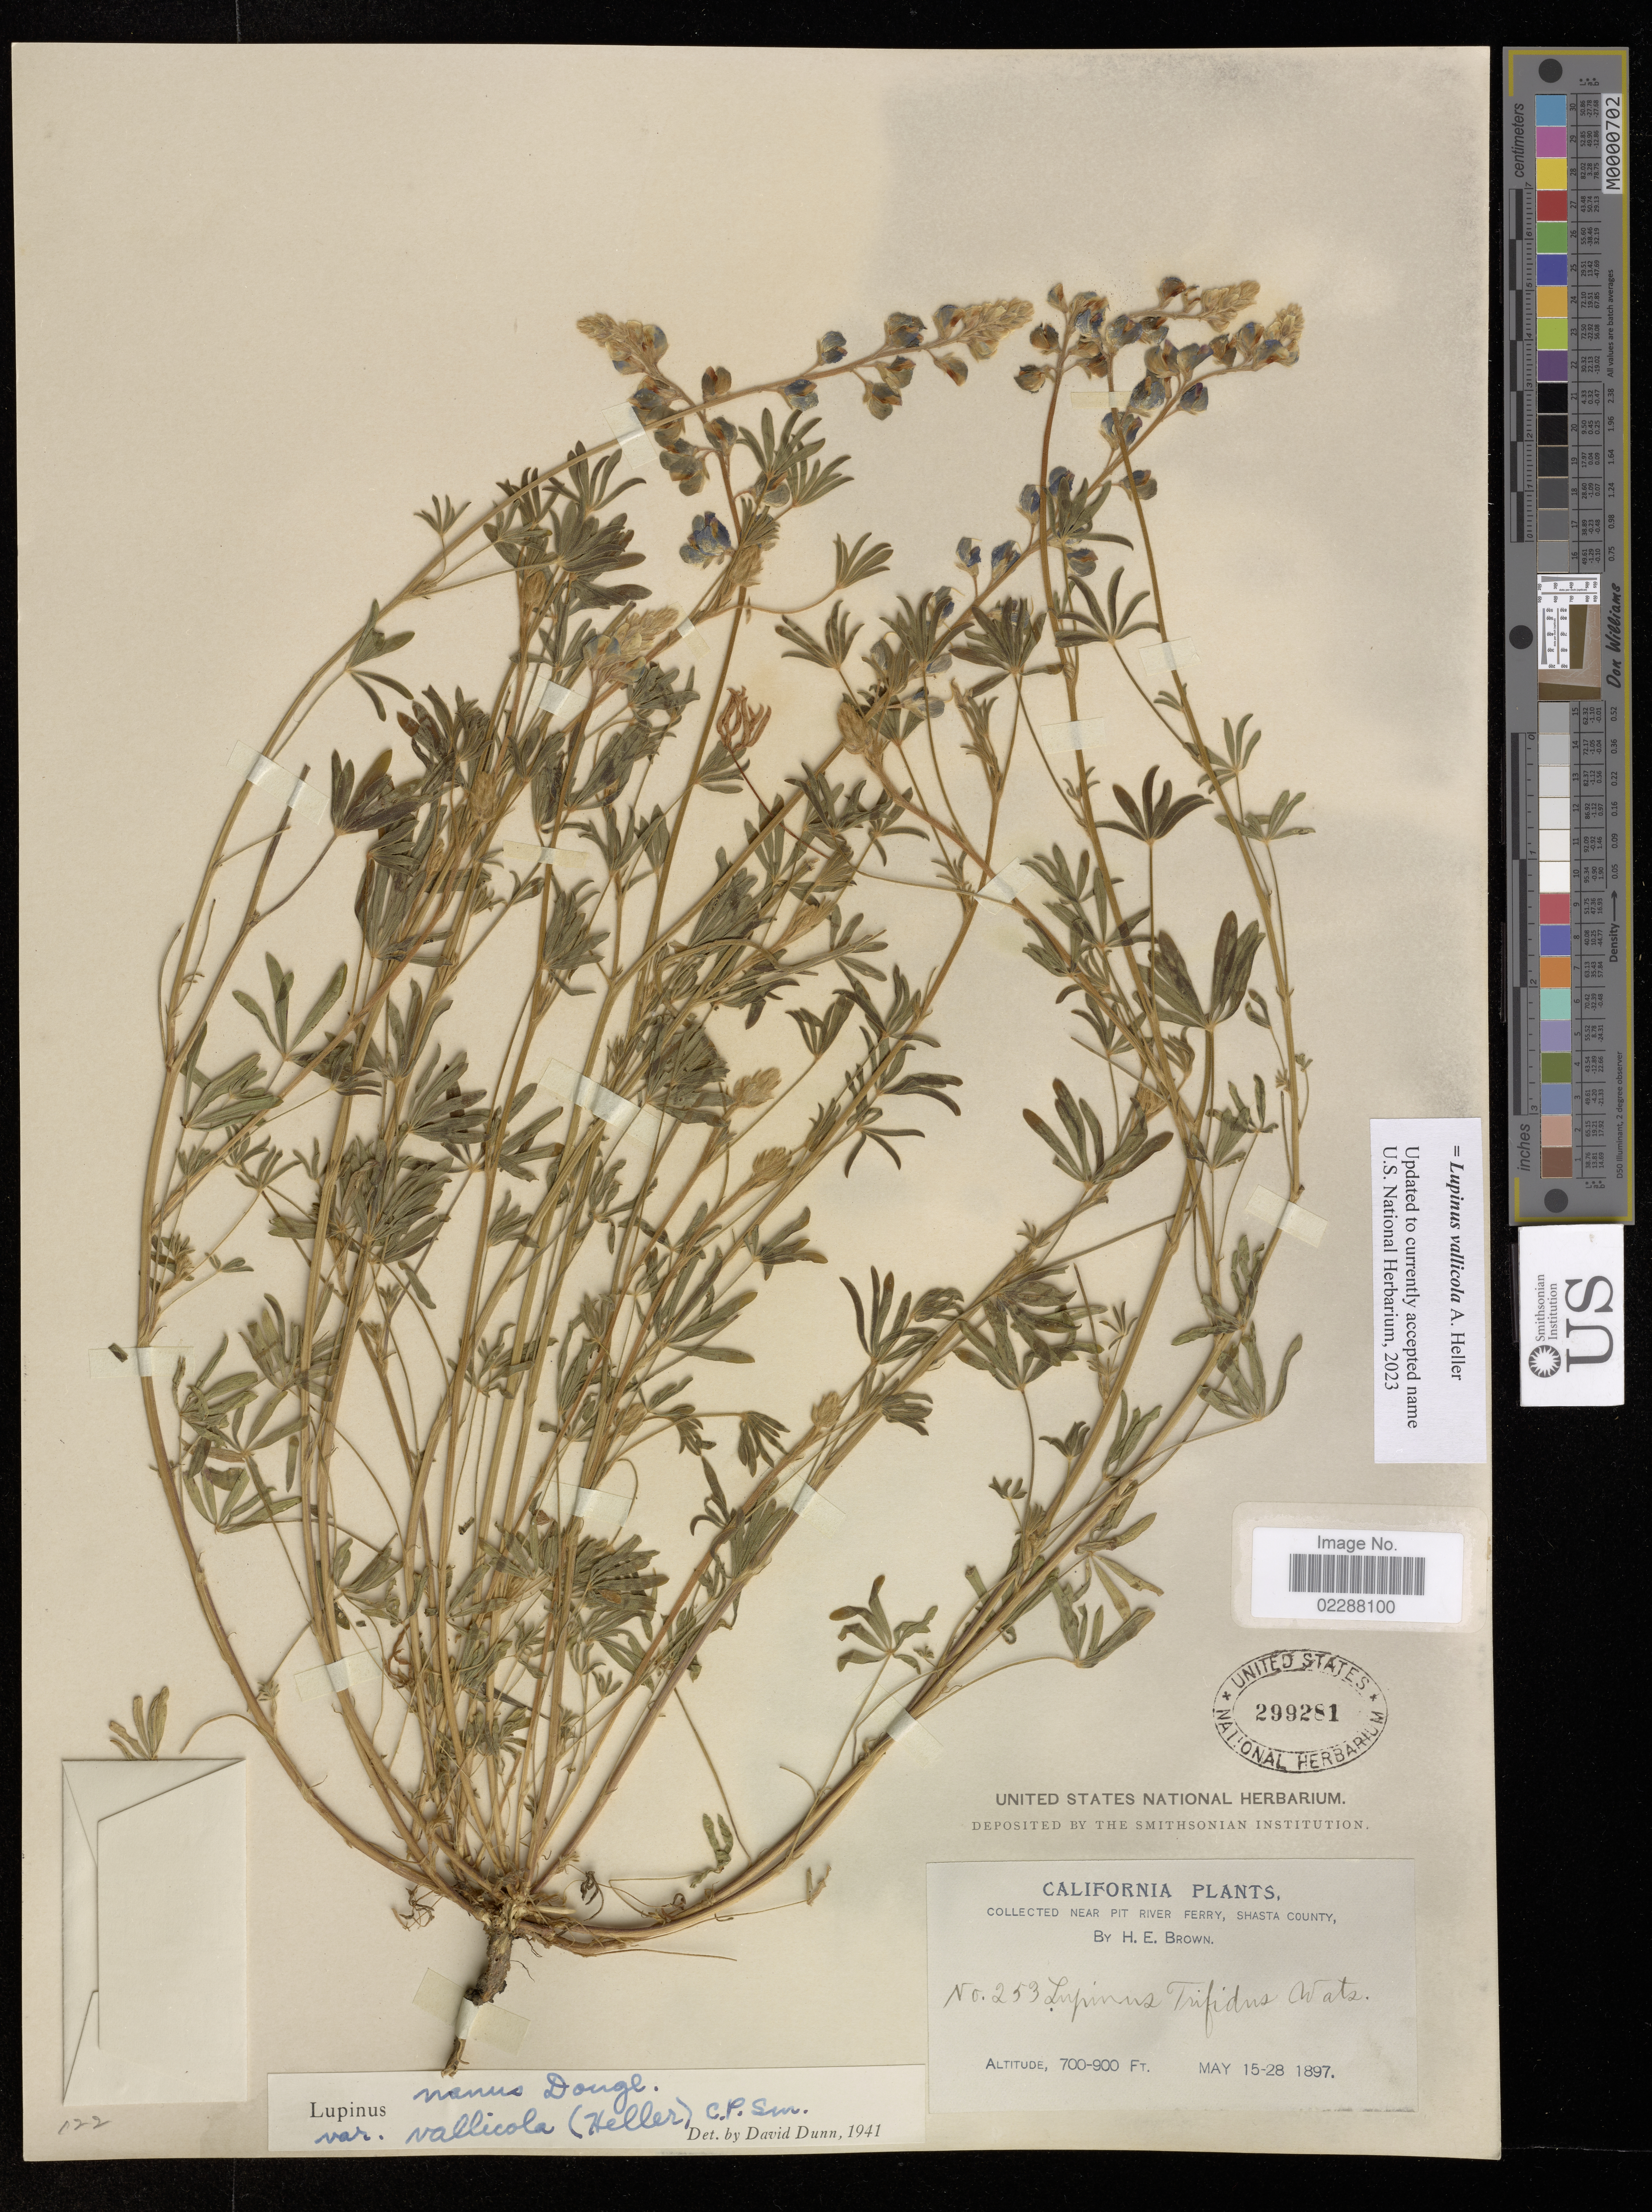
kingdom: Plantae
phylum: Tracheophyta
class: Magnoliopsida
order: Fabales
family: Fabaceae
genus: Lupinus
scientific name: Lupinus vallicola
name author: A. Heller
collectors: H. E. Brown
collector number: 253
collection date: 1897-05-15/1897-05-28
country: United States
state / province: California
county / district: Shasta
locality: Near Pit River Ferry, Shasta County.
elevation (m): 213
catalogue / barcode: US 299281